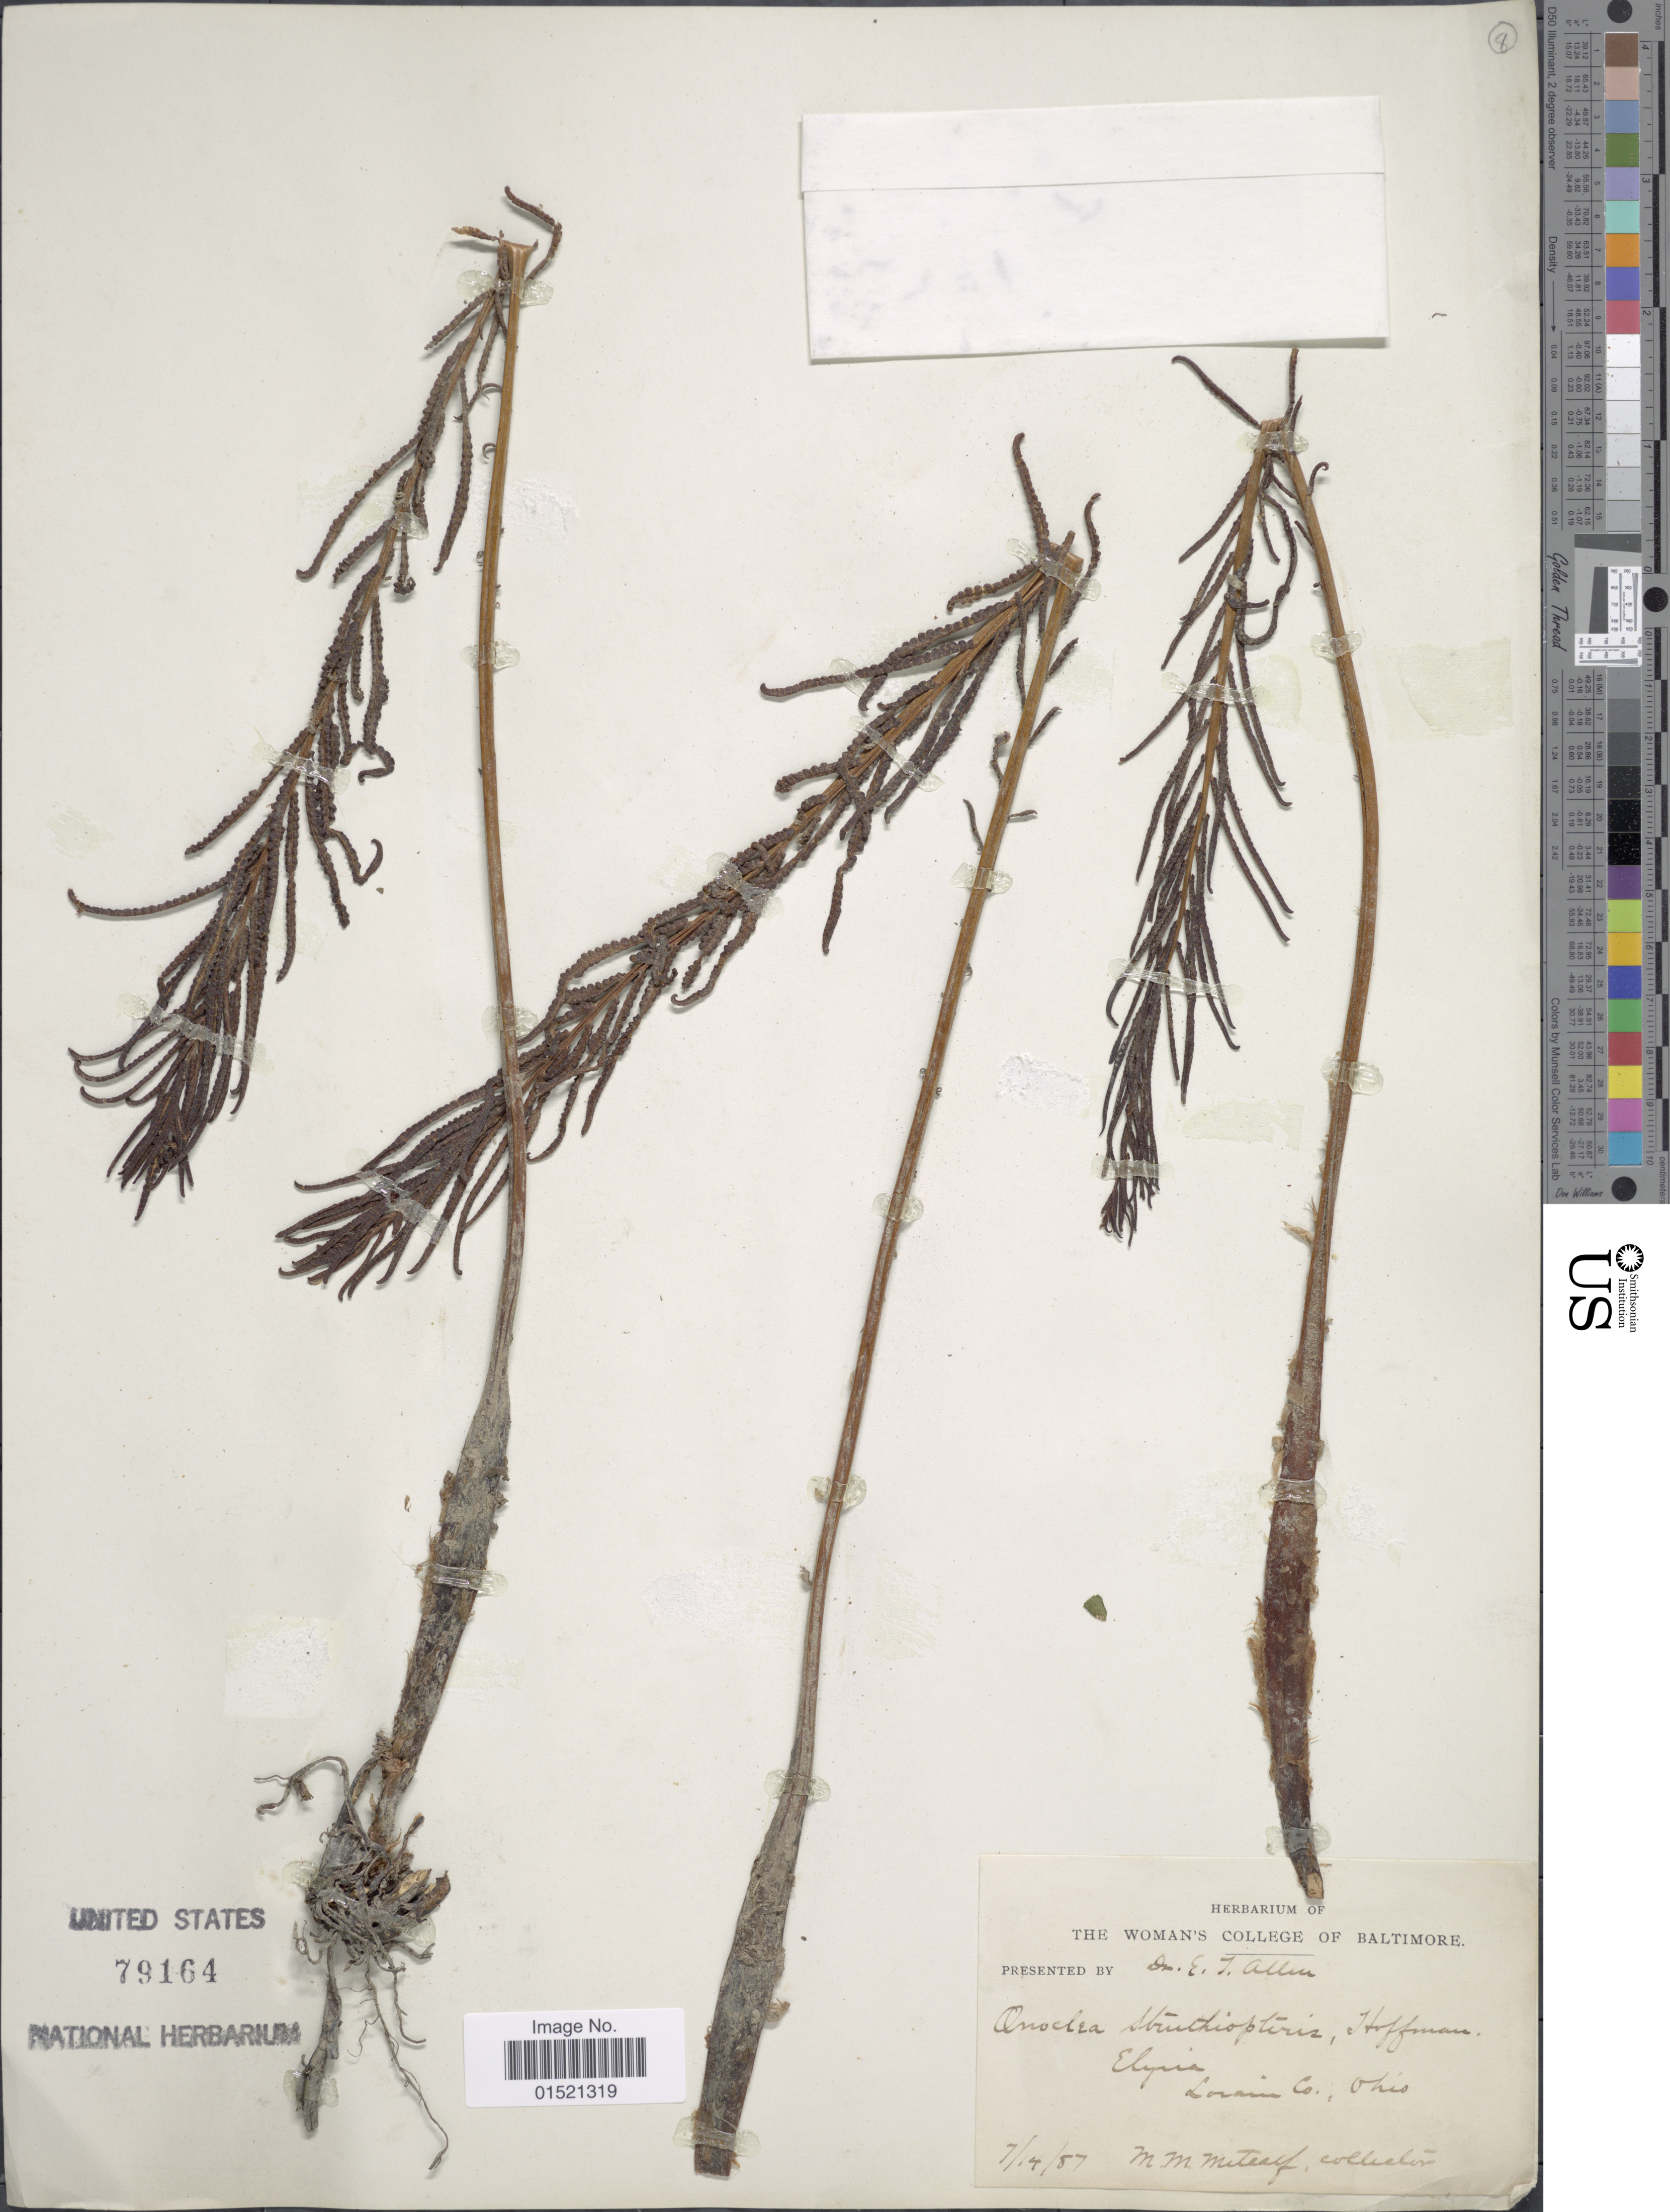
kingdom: Plantae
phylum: Tracheophyta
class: Polypodiopsida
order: Polypodiales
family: Onocleaceae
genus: Onoclea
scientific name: Onoclea sensibilis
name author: L.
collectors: M. Metcalf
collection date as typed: Transcribed d/m/y: 14/7/87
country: United States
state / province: Ohio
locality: Elynia Lorain Co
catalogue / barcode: US 79164